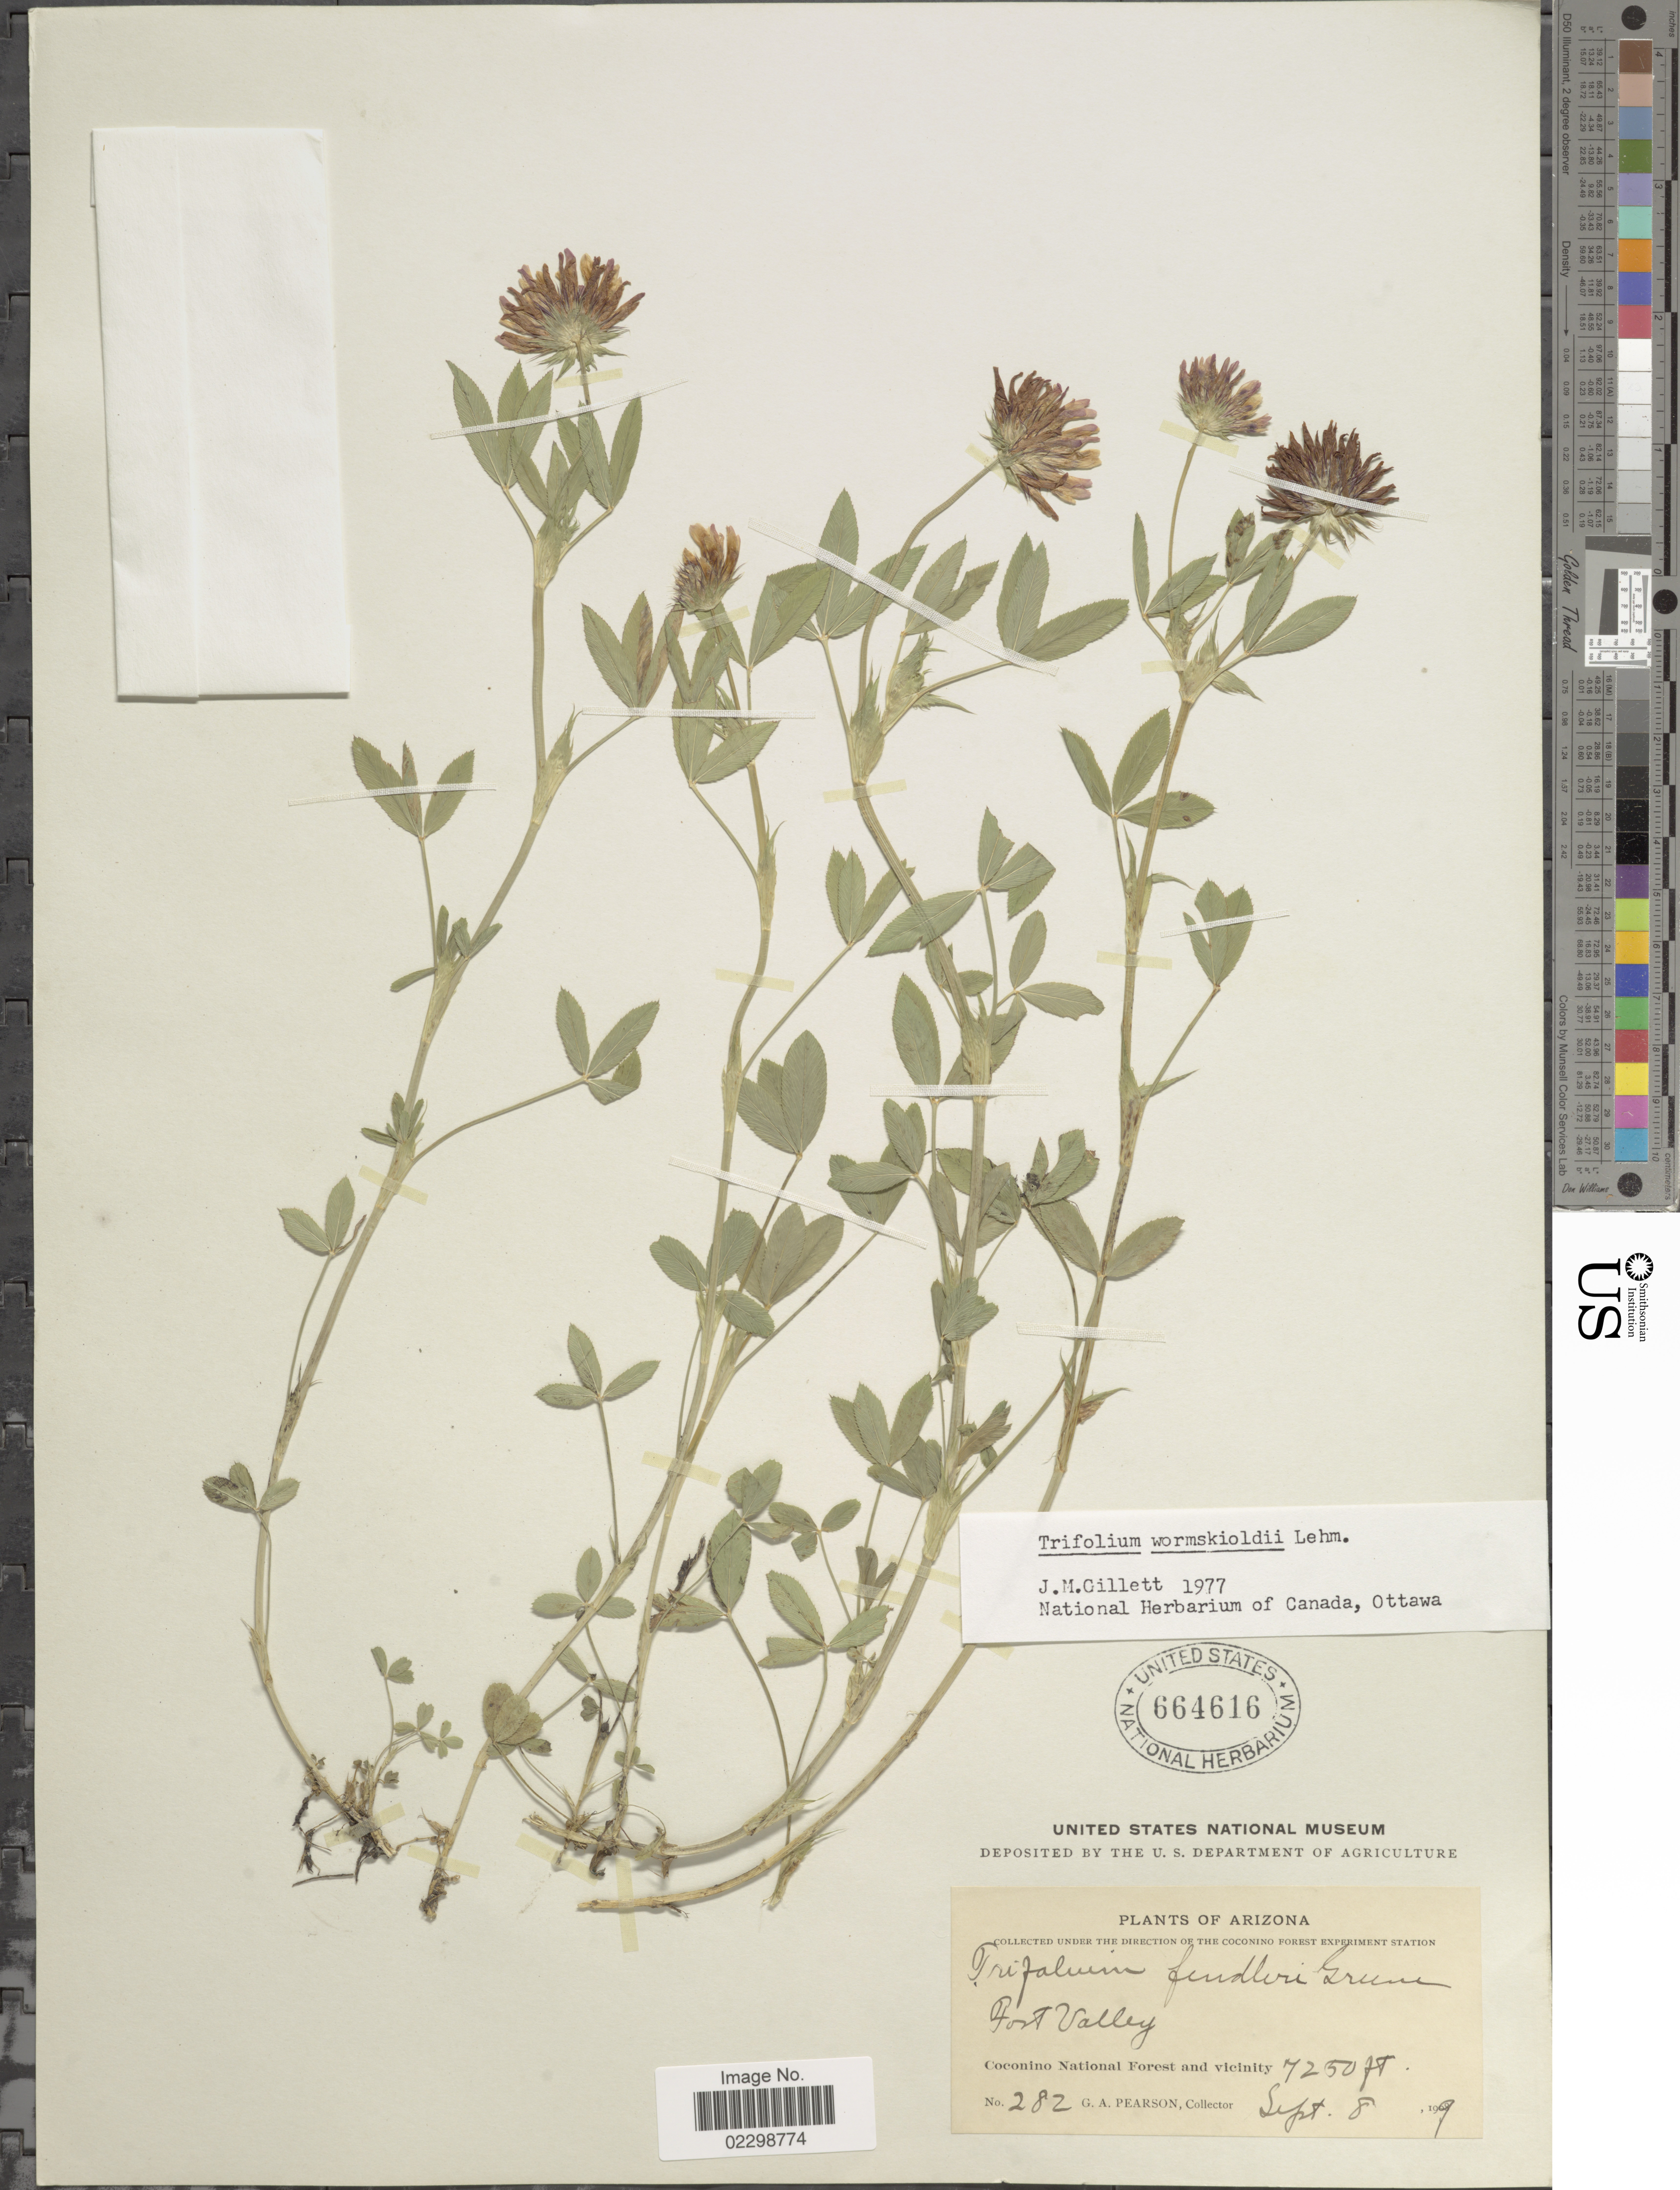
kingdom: Plantae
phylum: Tracheophyta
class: Magnoliopsida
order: Fabales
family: Fabaceae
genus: Trifolium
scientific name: Trifolium wormskioldii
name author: Lehm.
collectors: G. Pearson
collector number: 282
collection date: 1969-09-08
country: United States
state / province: Arizona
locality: Fort Valley, Cococino National Forest and vicinity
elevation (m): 2210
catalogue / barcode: US 664616